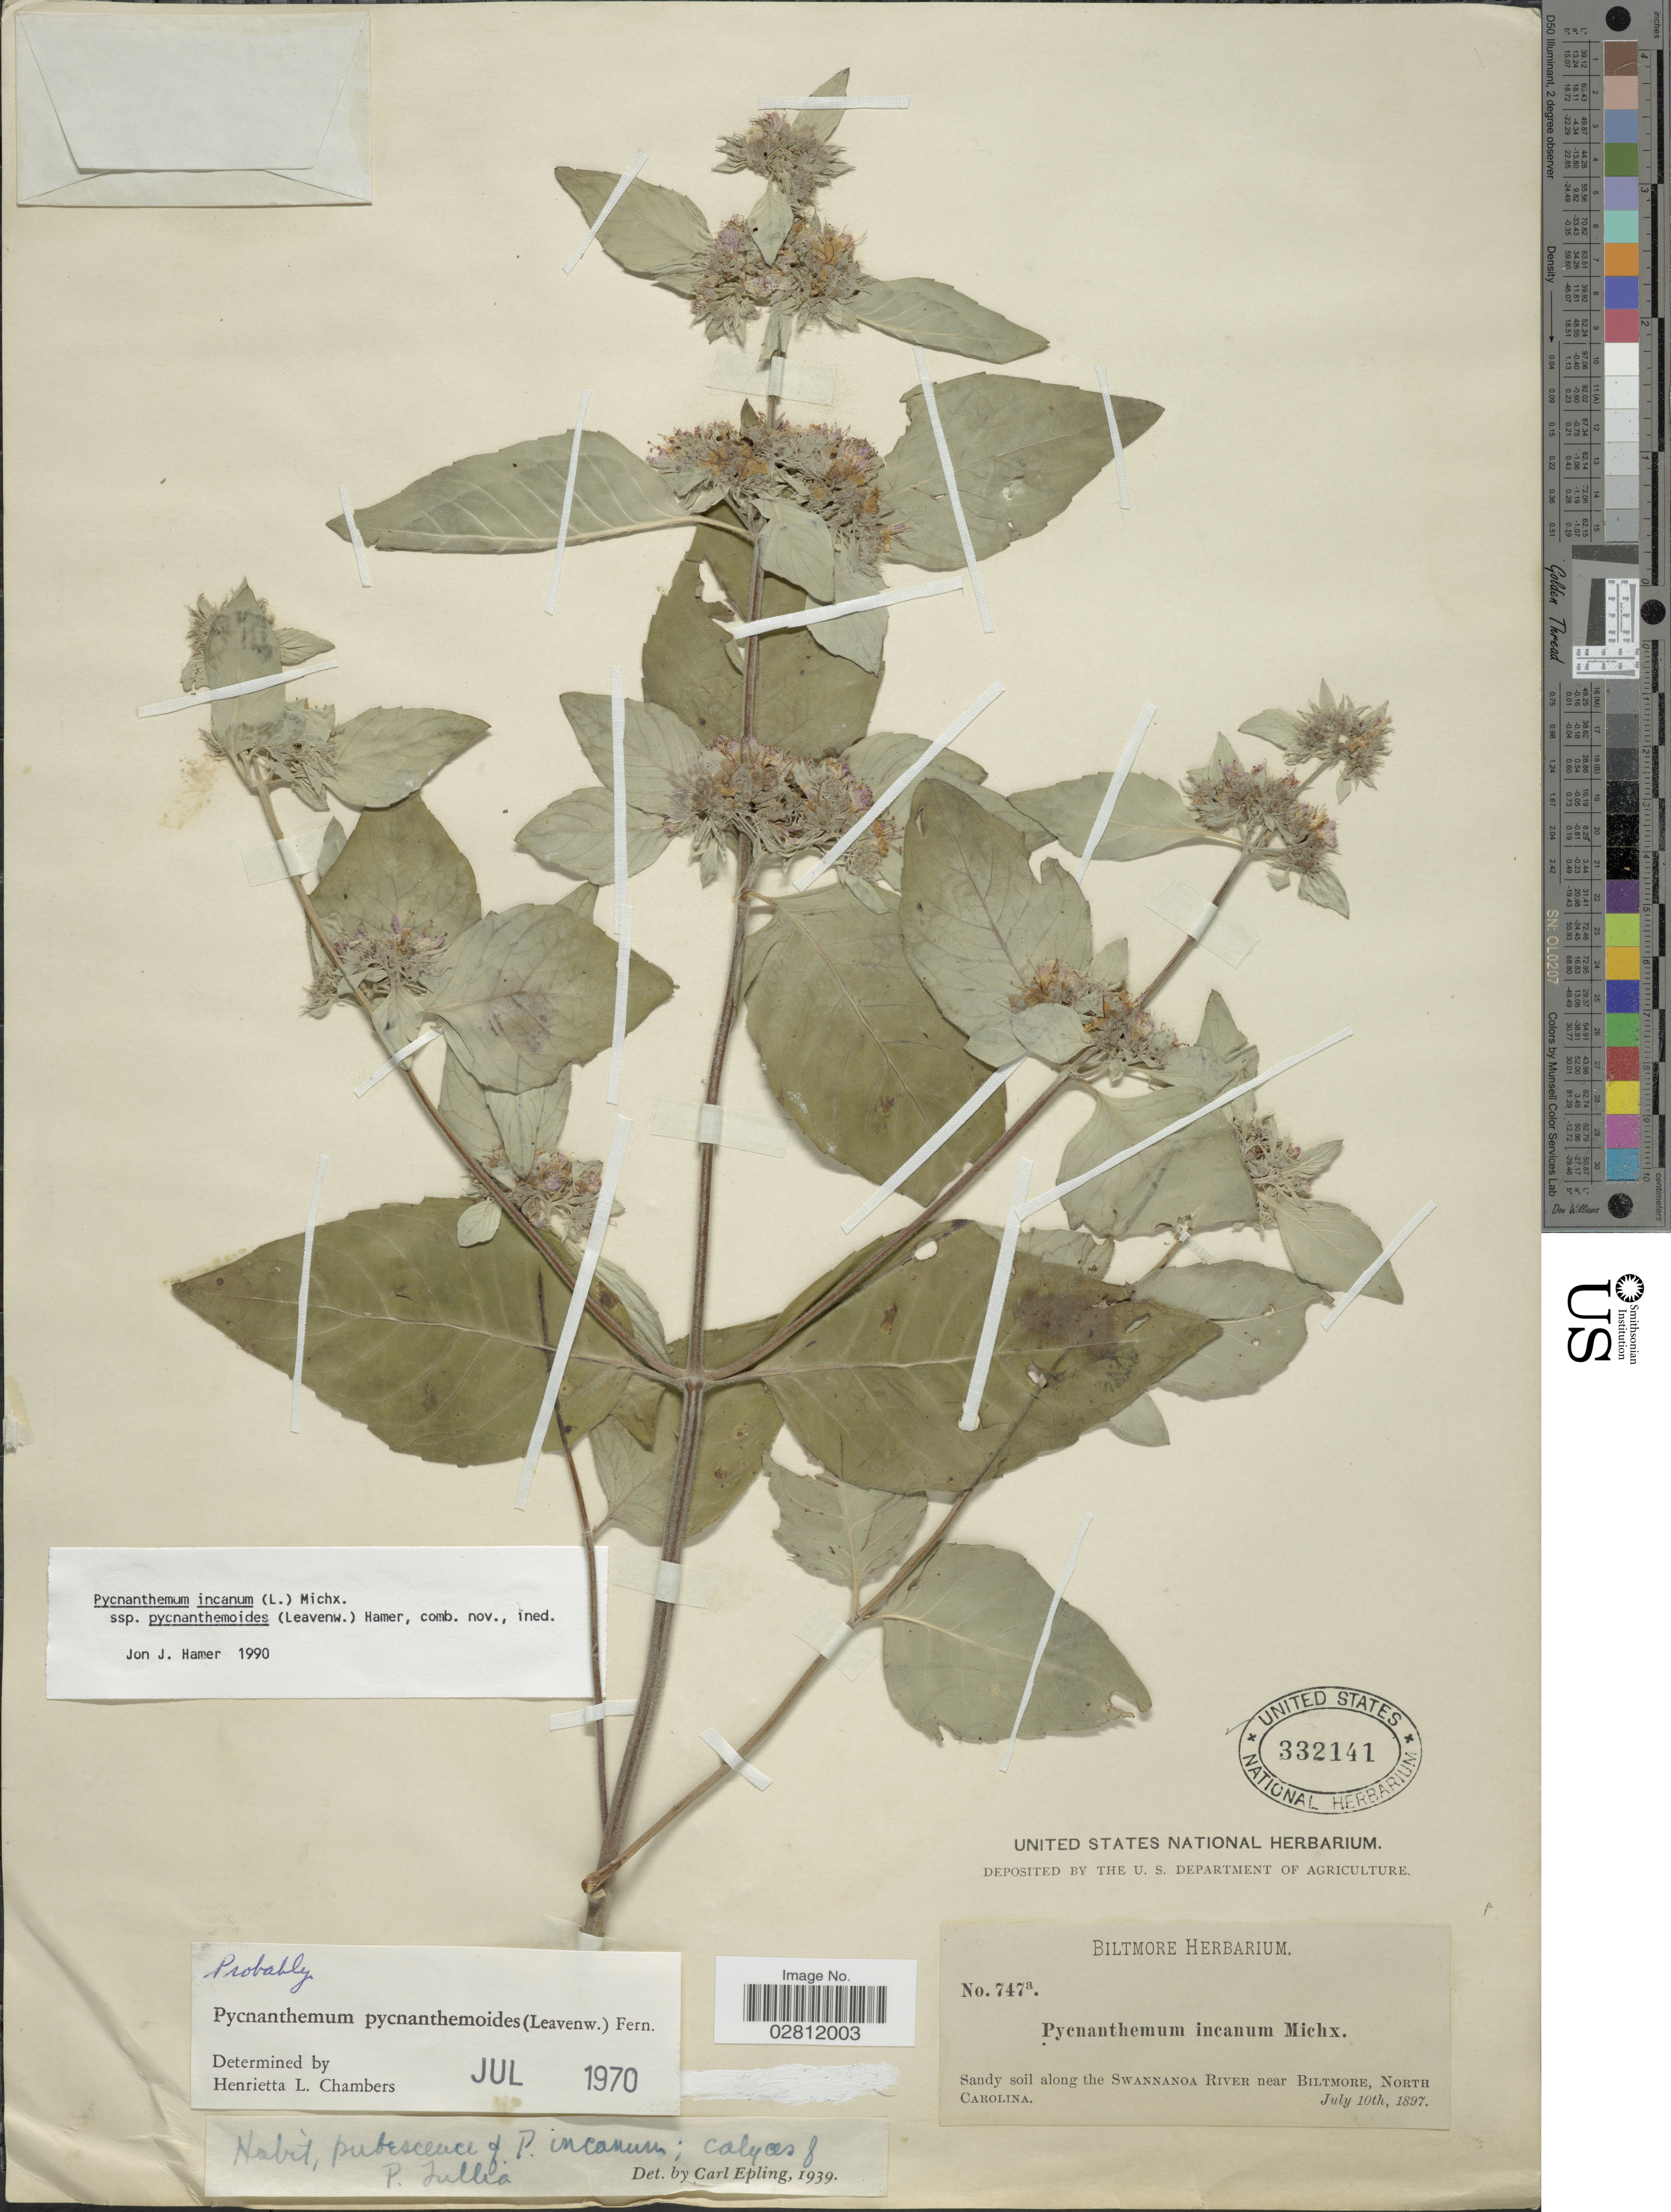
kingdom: Plantae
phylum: Tracheophyta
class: Magnoliopsida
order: Lamiales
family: Lamiaceae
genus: Pycnanthemum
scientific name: Pycnanthemum incanum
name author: (L.) Michx.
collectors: ex herb. Biltmore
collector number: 747a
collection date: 1897-07-10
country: United States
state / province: North Carolina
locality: Sandy soil along the Swannanoa River near Biltmore.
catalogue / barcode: US 332141